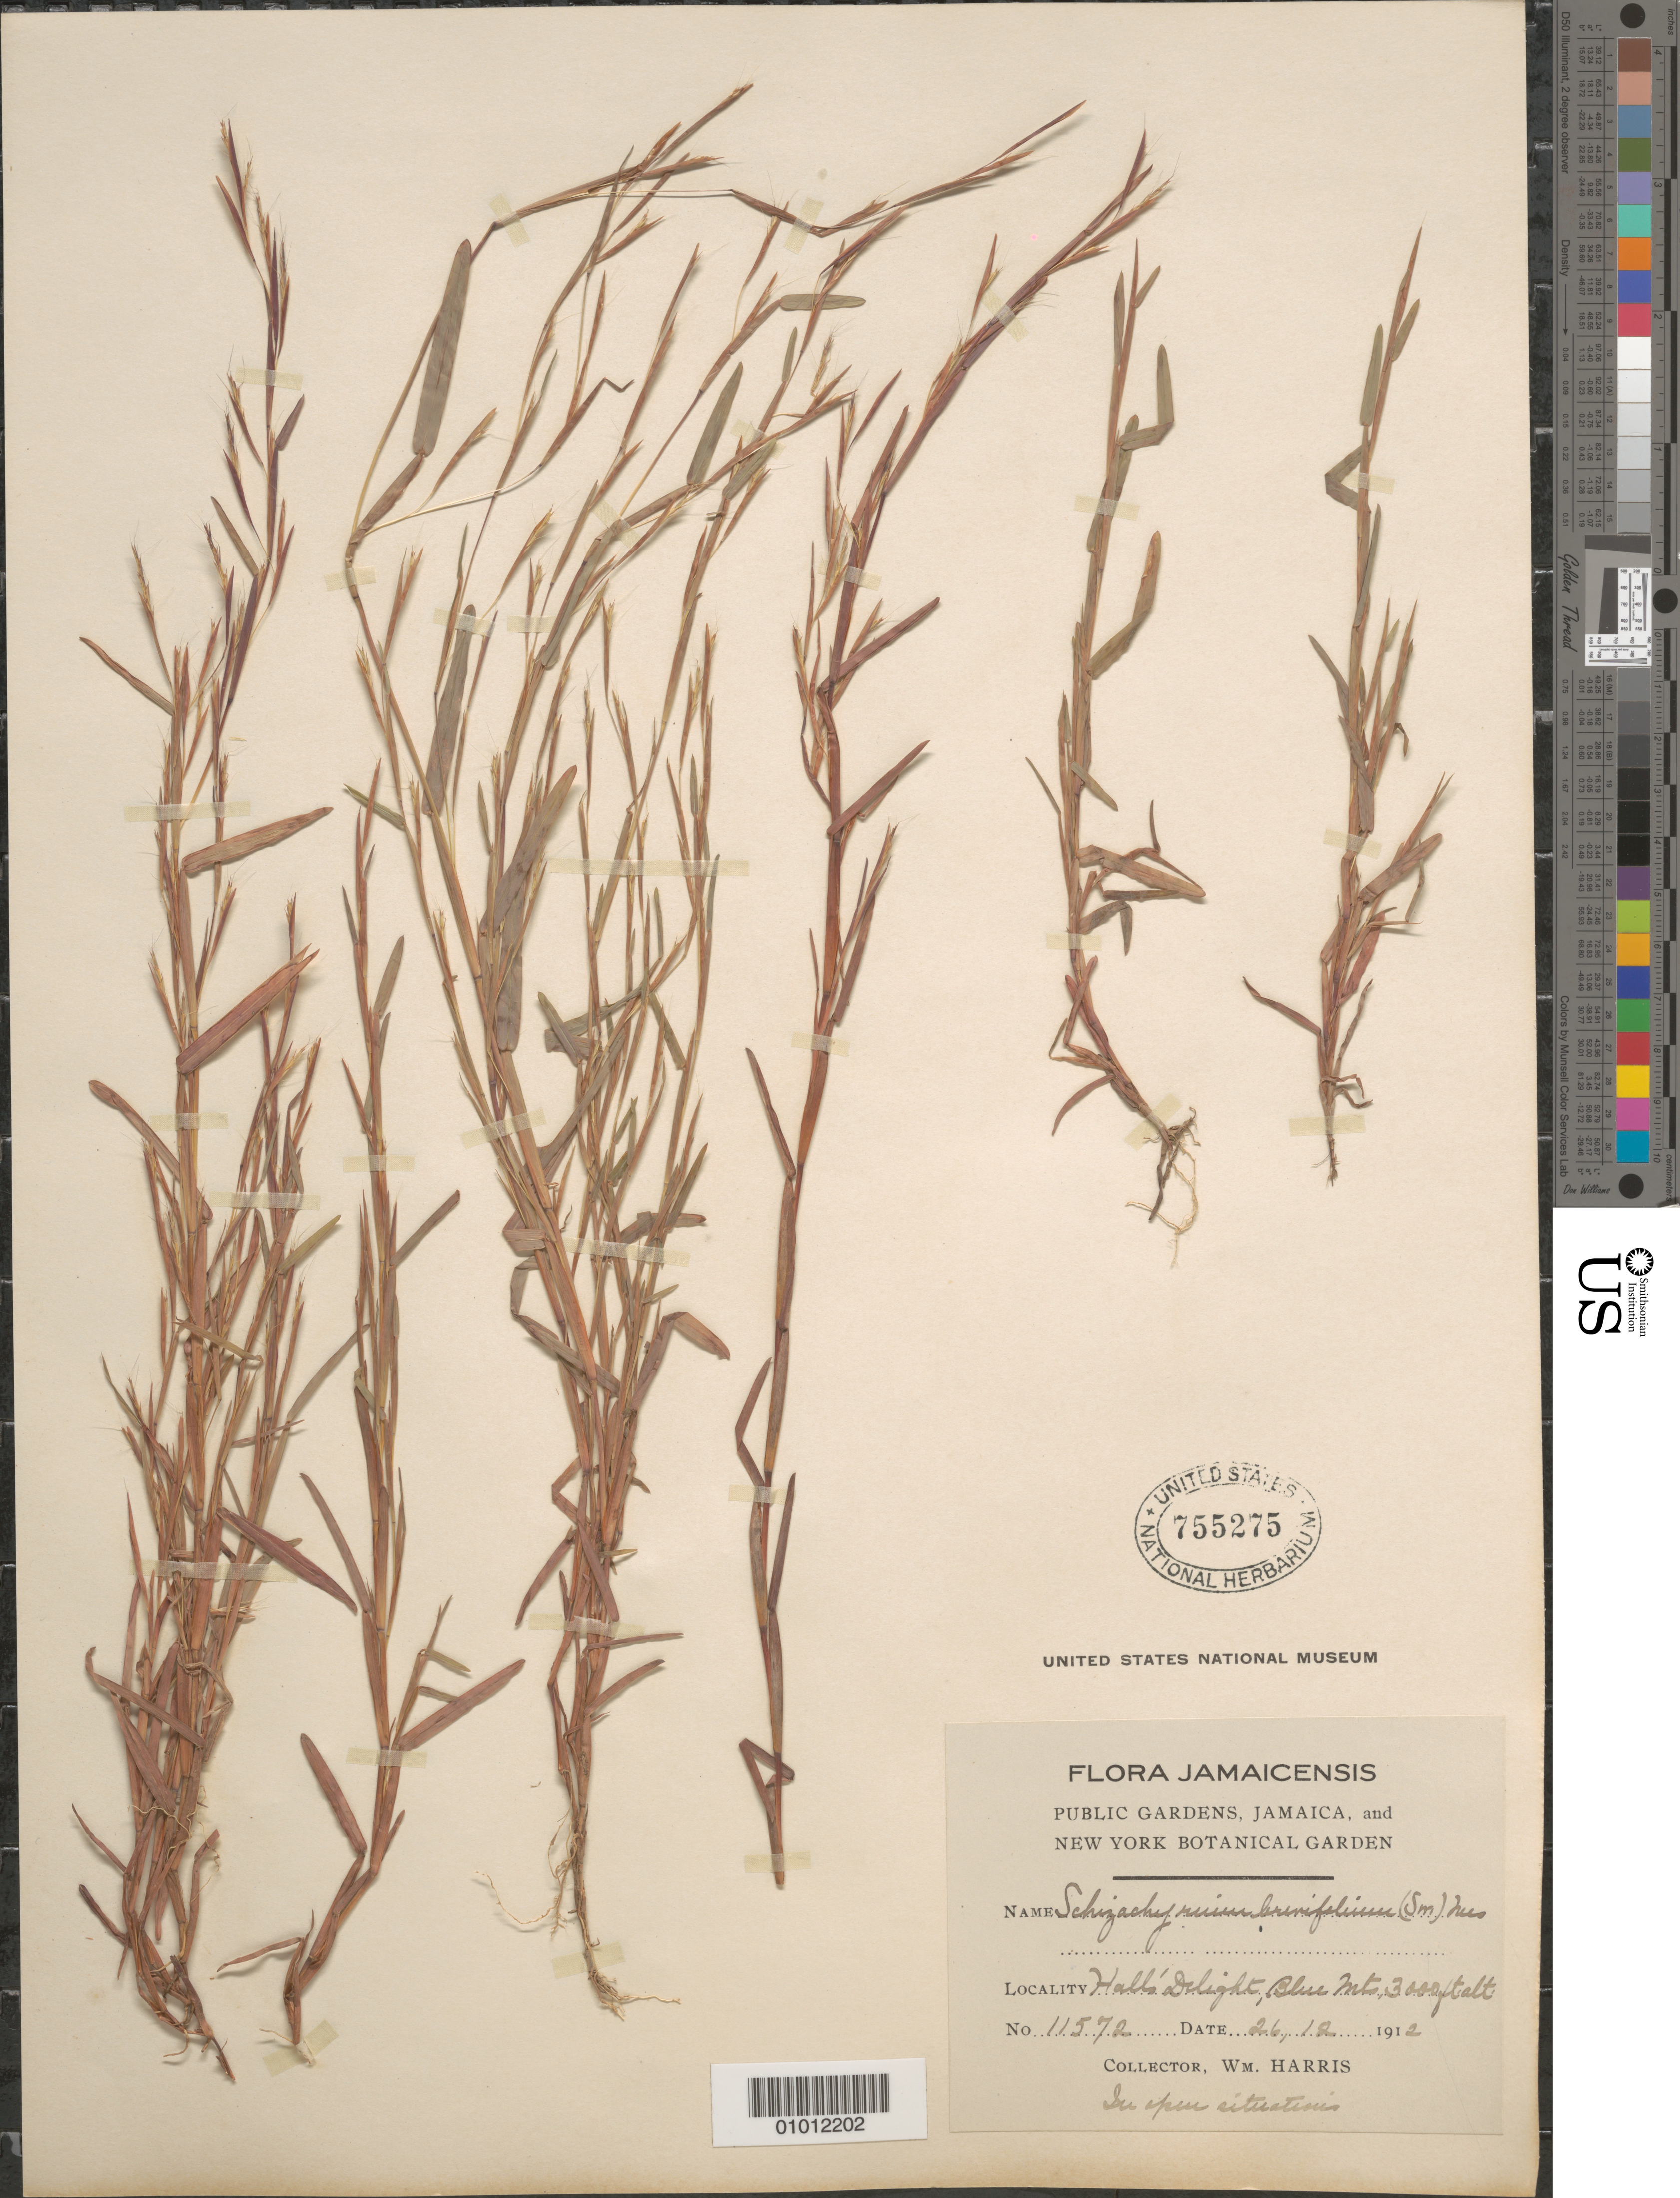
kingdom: Plantae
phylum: Tracheophyta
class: Liliopsida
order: Poales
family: Poaceae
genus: Schizachyrium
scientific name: Schizachyrium brevifolium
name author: (Sw.) Nees ex Büse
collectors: W. Harris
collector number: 11572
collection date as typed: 26 Dec 1912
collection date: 1912-12-26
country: Jamaica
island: Jamaica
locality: Hall's Delight, Blue Mountains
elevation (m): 914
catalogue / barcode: US 755275